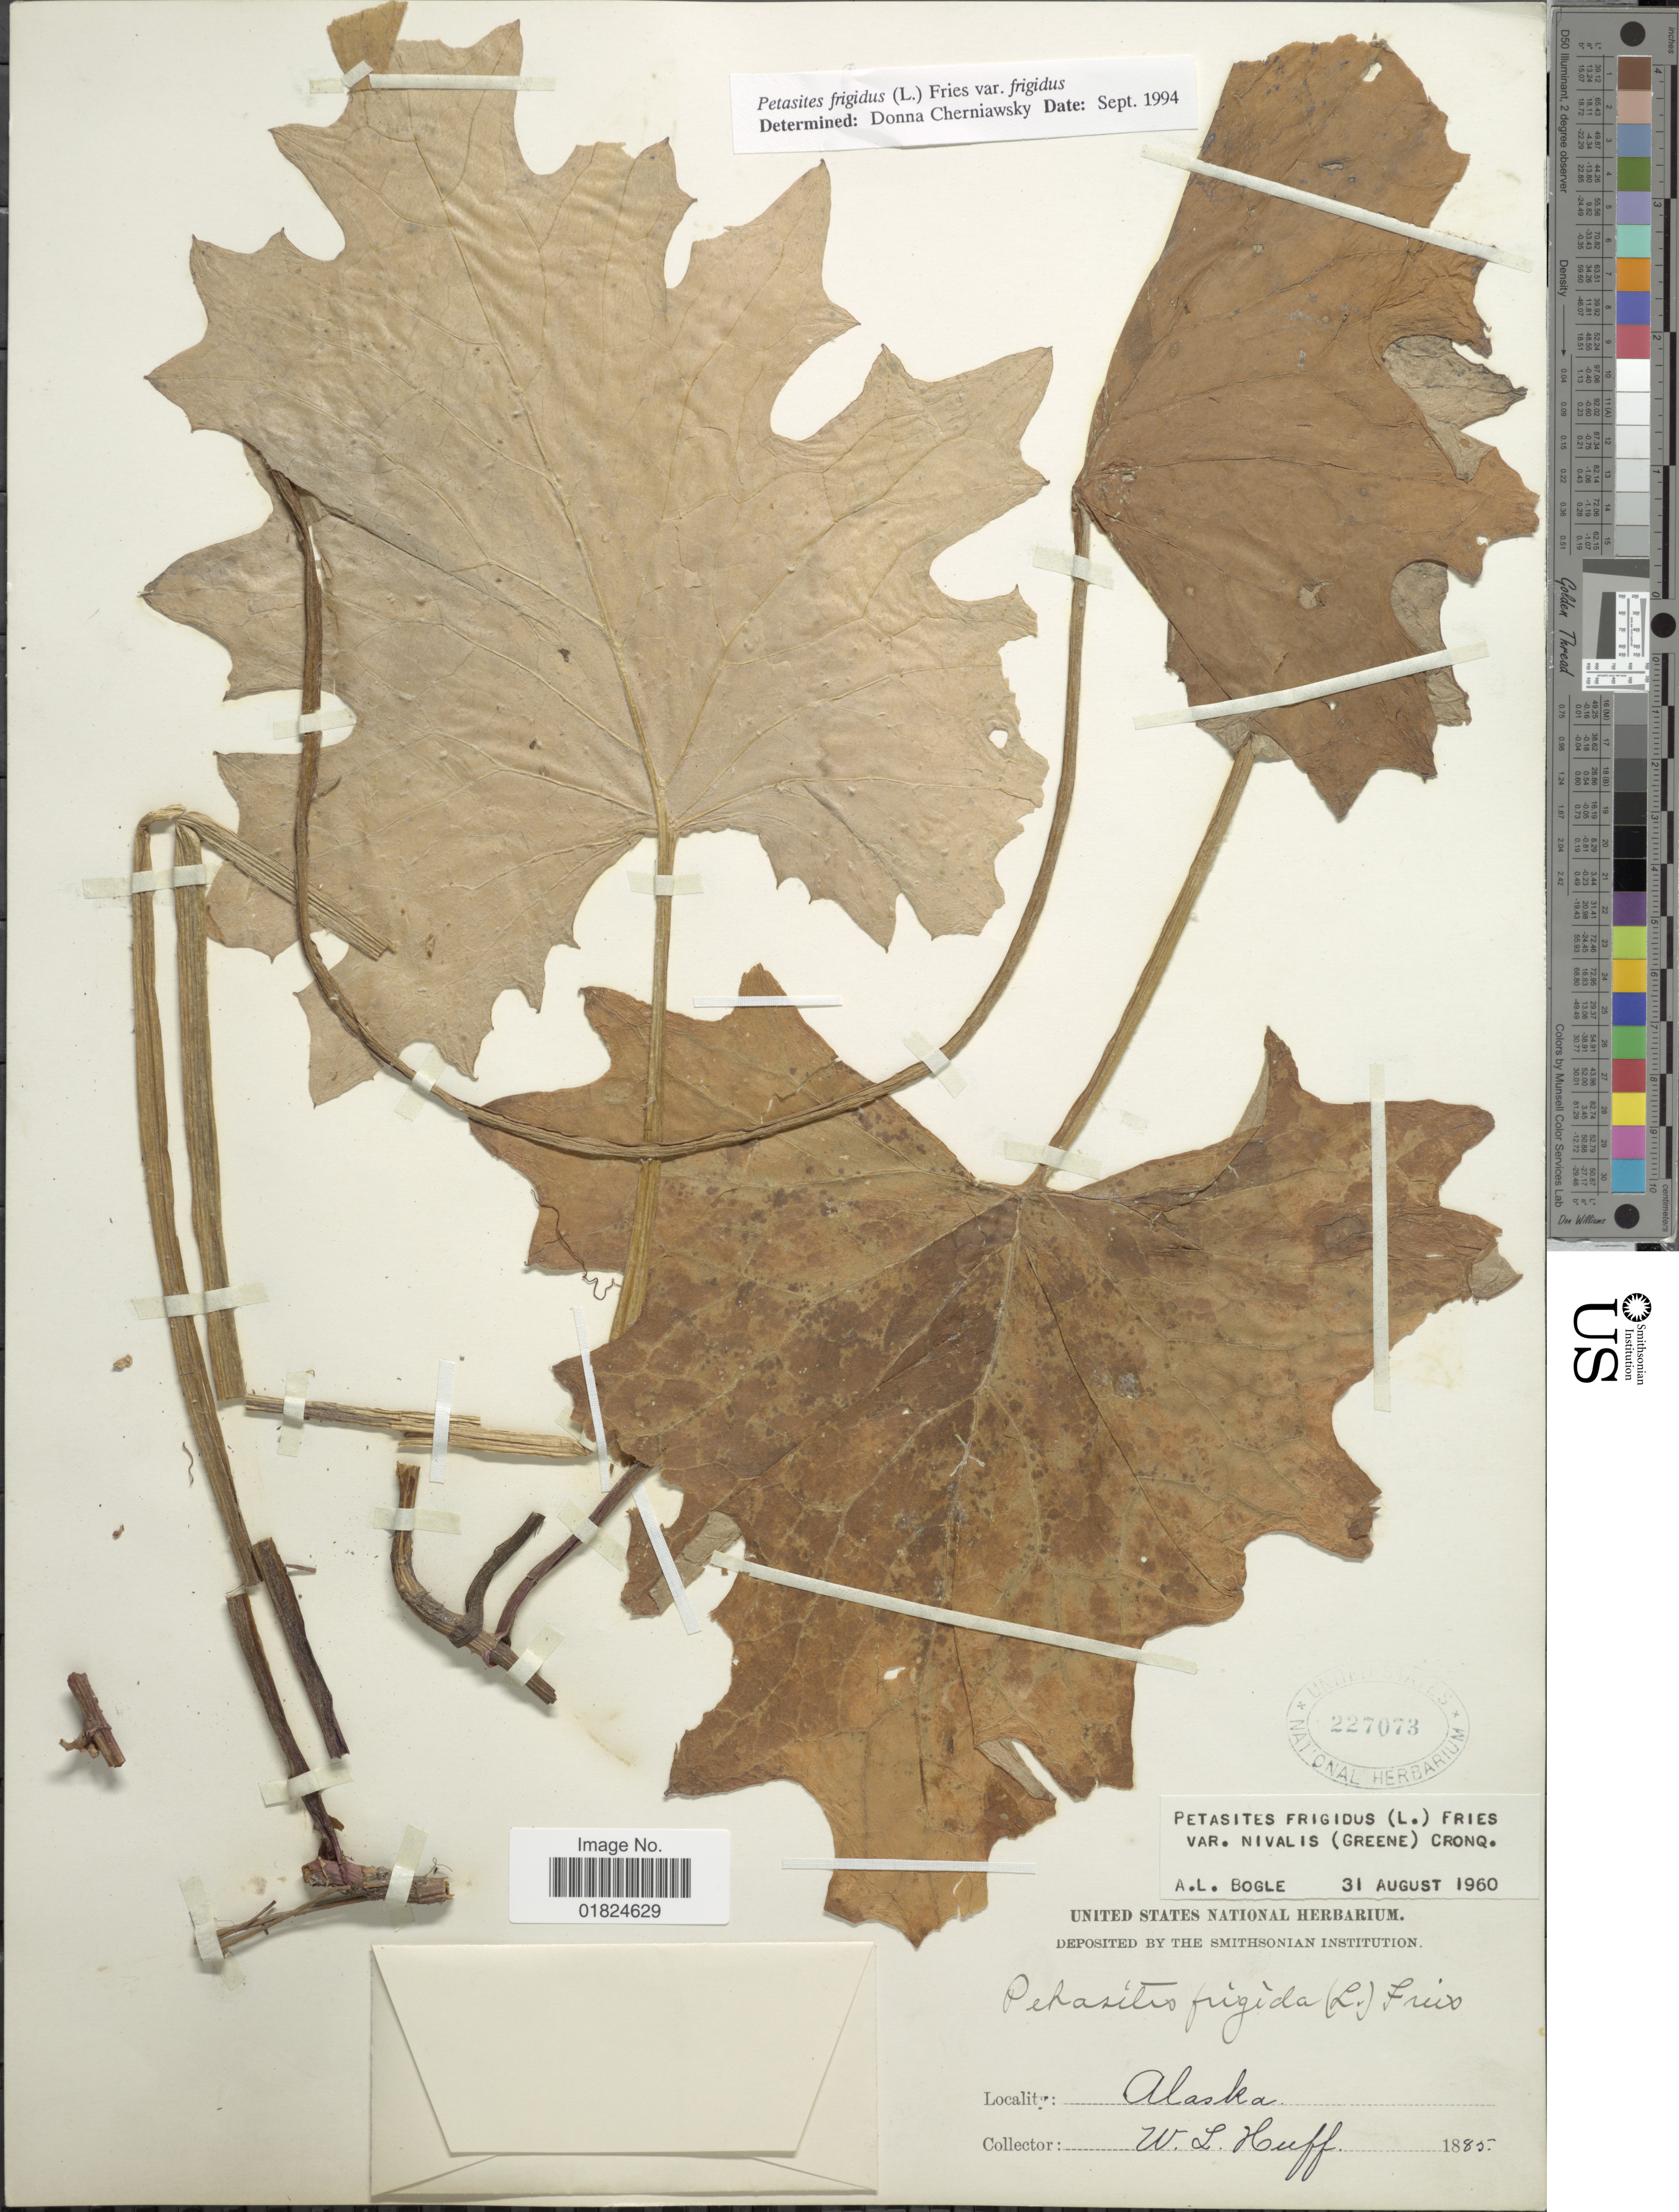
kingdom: Plantae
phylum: Tracheophyta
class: Magnoliopsida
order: Asterales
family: Asteraceae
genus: Petasites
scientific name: Petasites frigidus var. frigidus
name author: (L.) Fr.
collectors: W. Huff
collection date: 1885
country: United States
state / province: Alaska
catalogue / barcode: US 227073